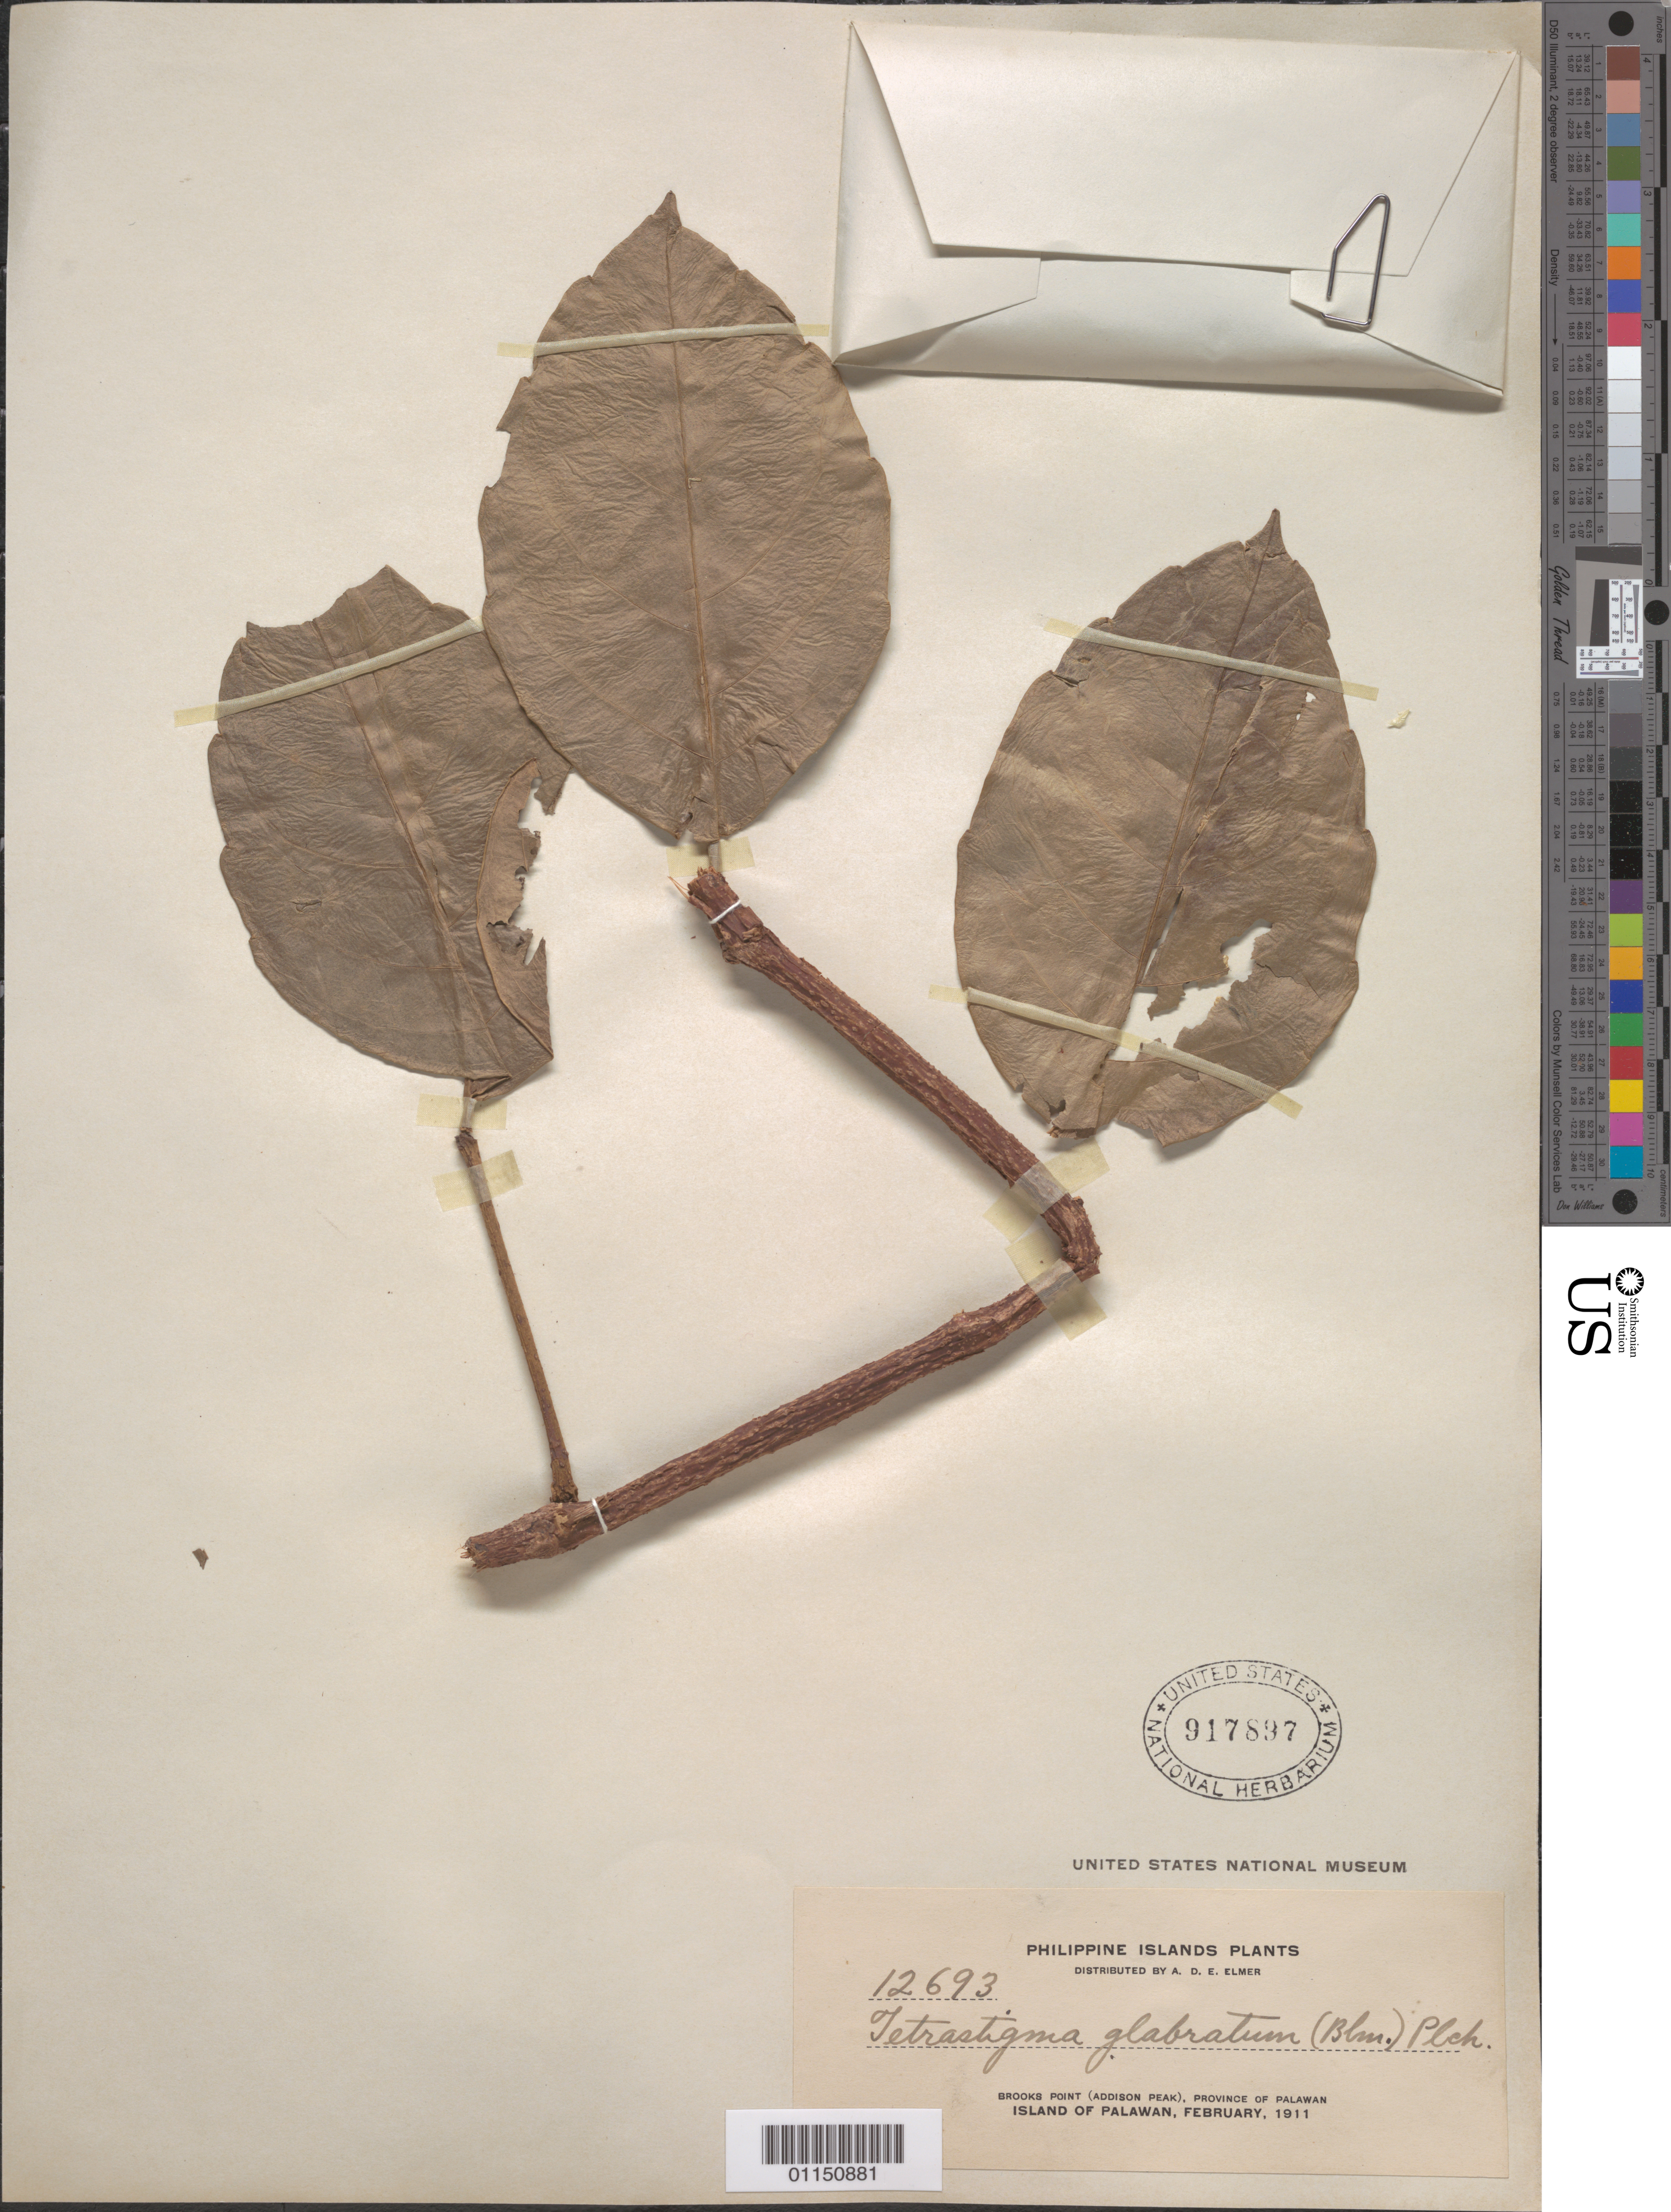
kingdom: Plantae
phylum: Tracheophyta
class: Magnoliopsida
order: Vitales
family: Vitaceae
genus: Tetrastigma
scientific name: Tetrastigma glabratum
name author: Planch.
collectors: A. D. E. Elmer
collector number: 12693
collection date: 1911-02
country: Philippines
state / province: Mimaropa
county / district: Palawan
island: Palawan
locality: Brooks Point (Addison Peak).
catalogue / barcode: US 917897